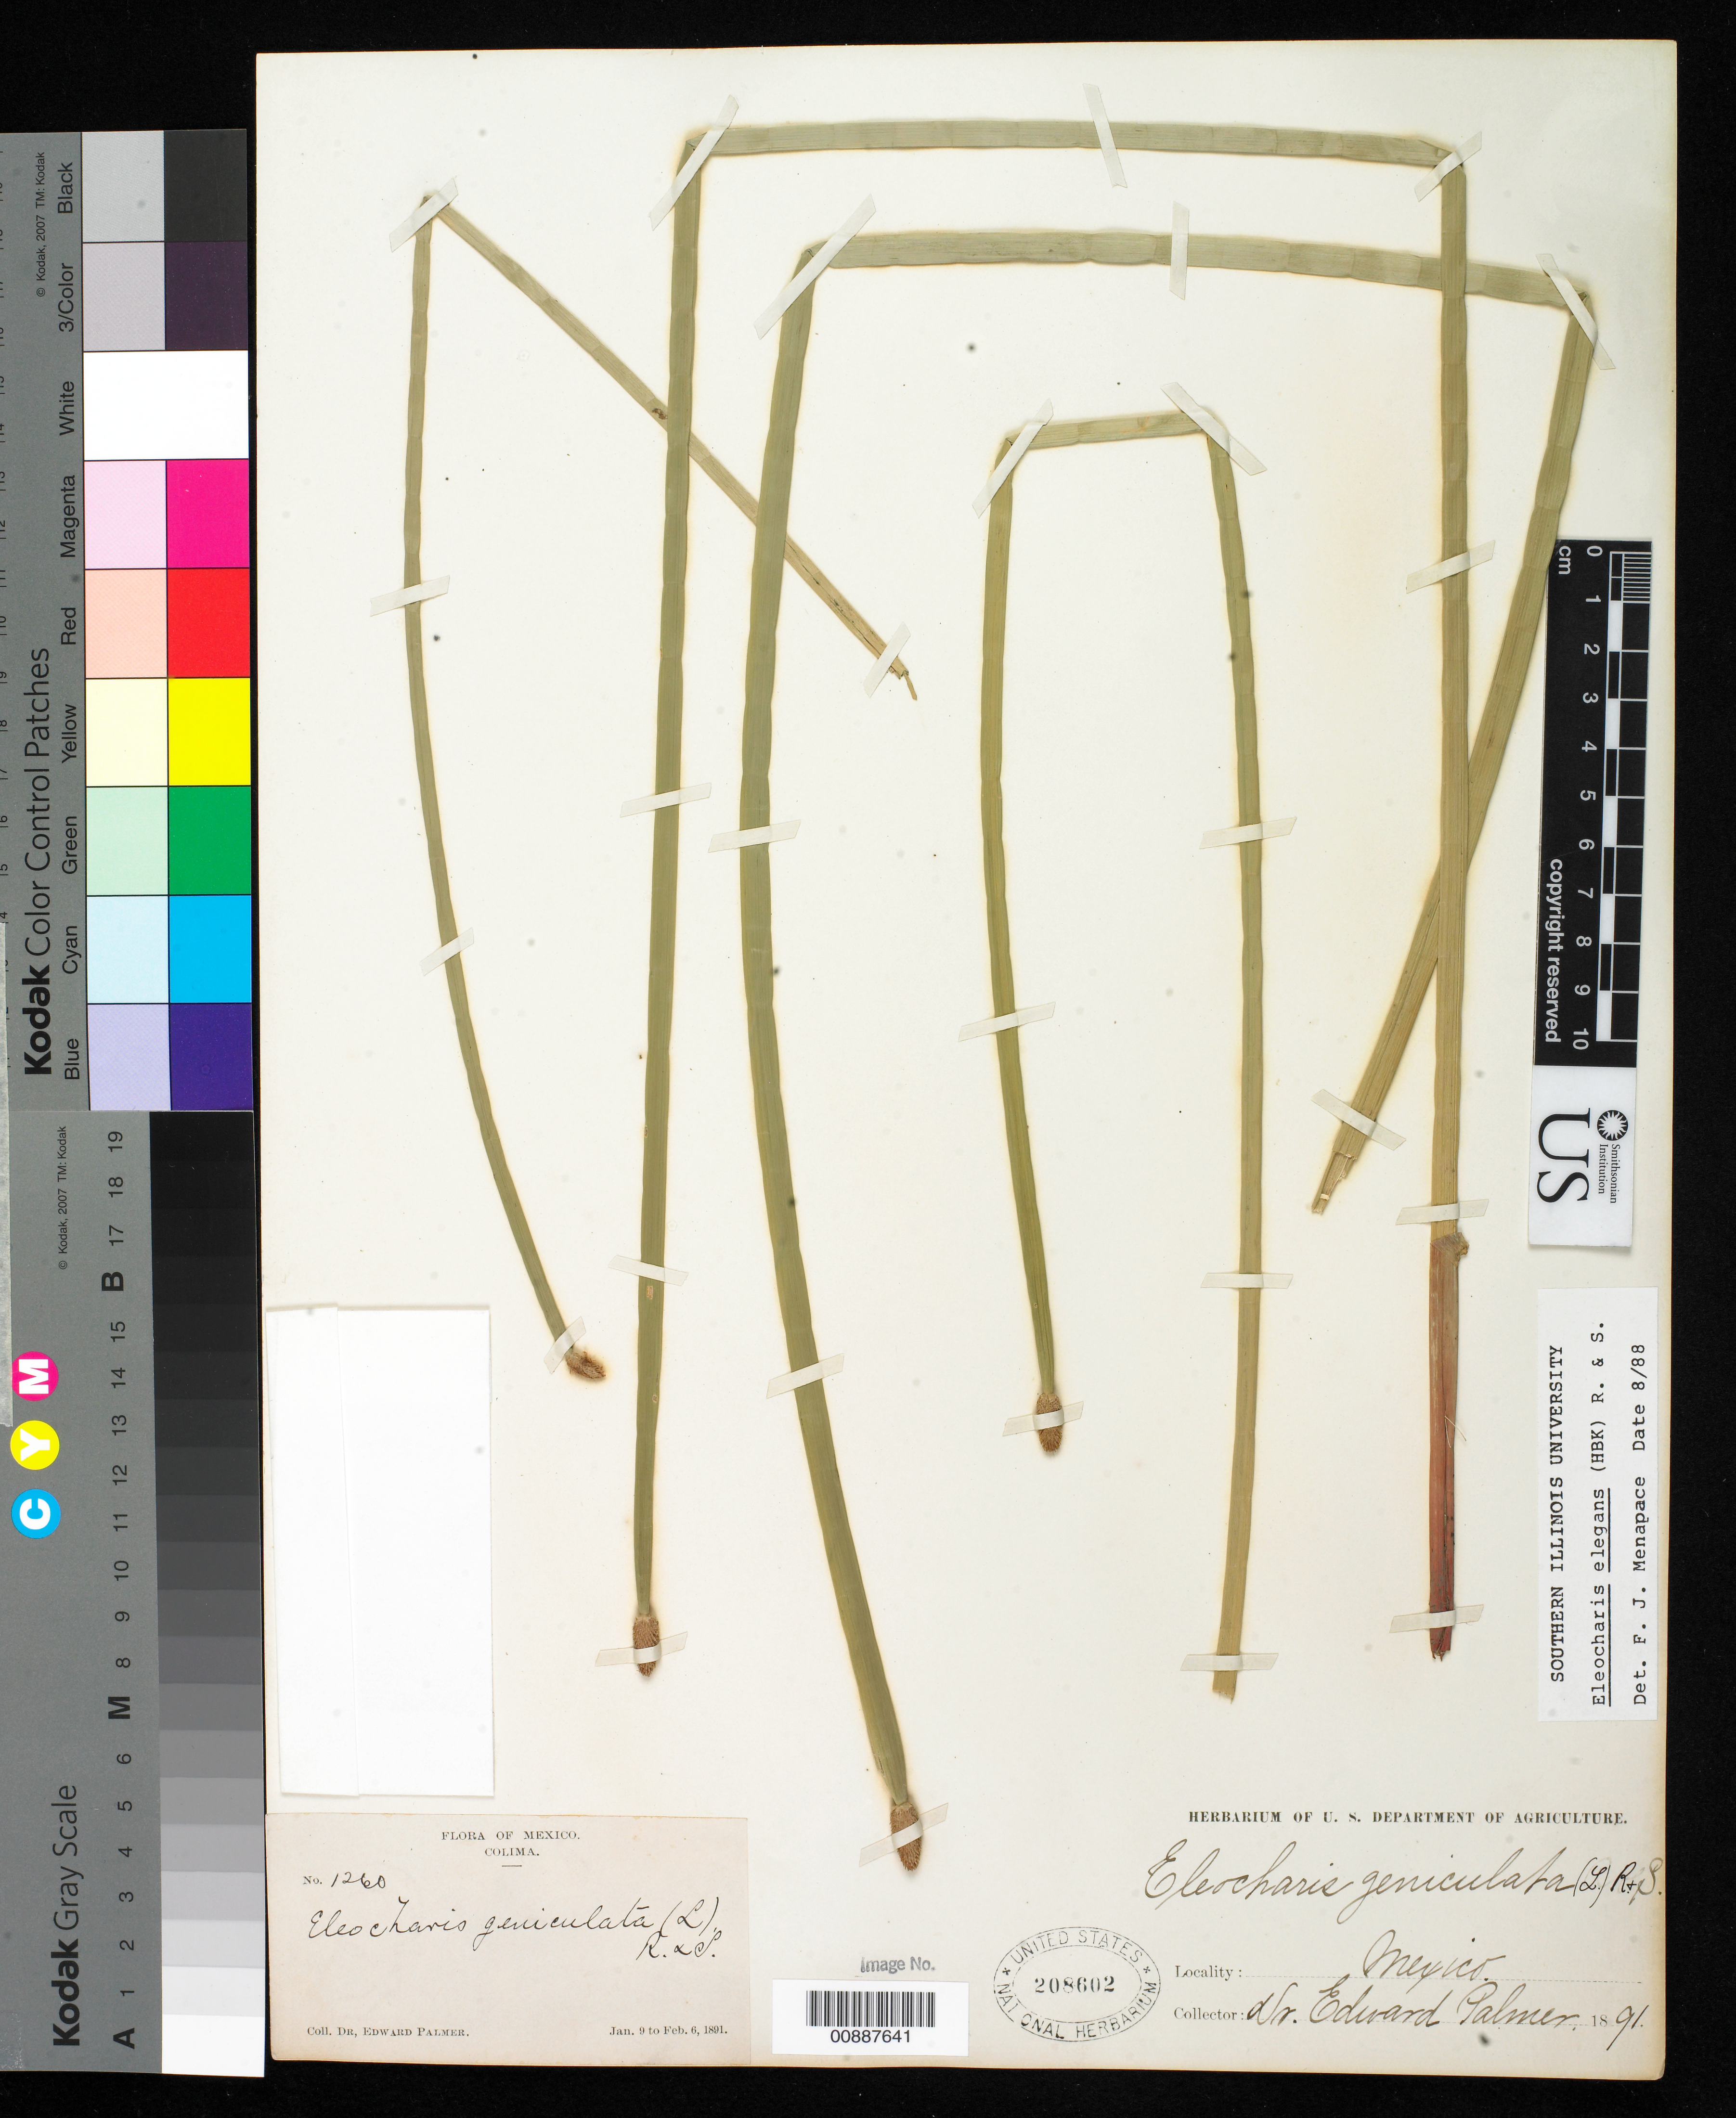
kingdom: Plantae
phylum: Tracheophyta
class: Liliopsida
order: Poales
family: Cyperaceae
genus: Eleocharis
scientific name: Eleocharis elegans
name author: (Kunth) Roem. & Schult.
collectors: E. Palmer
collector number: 1260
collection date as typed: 09 Jan 1891 to 06 Feb 1891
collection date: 1891-01-09/1891-02-06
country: Mexico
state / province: Colima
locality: Colima.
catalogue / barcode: US 208602